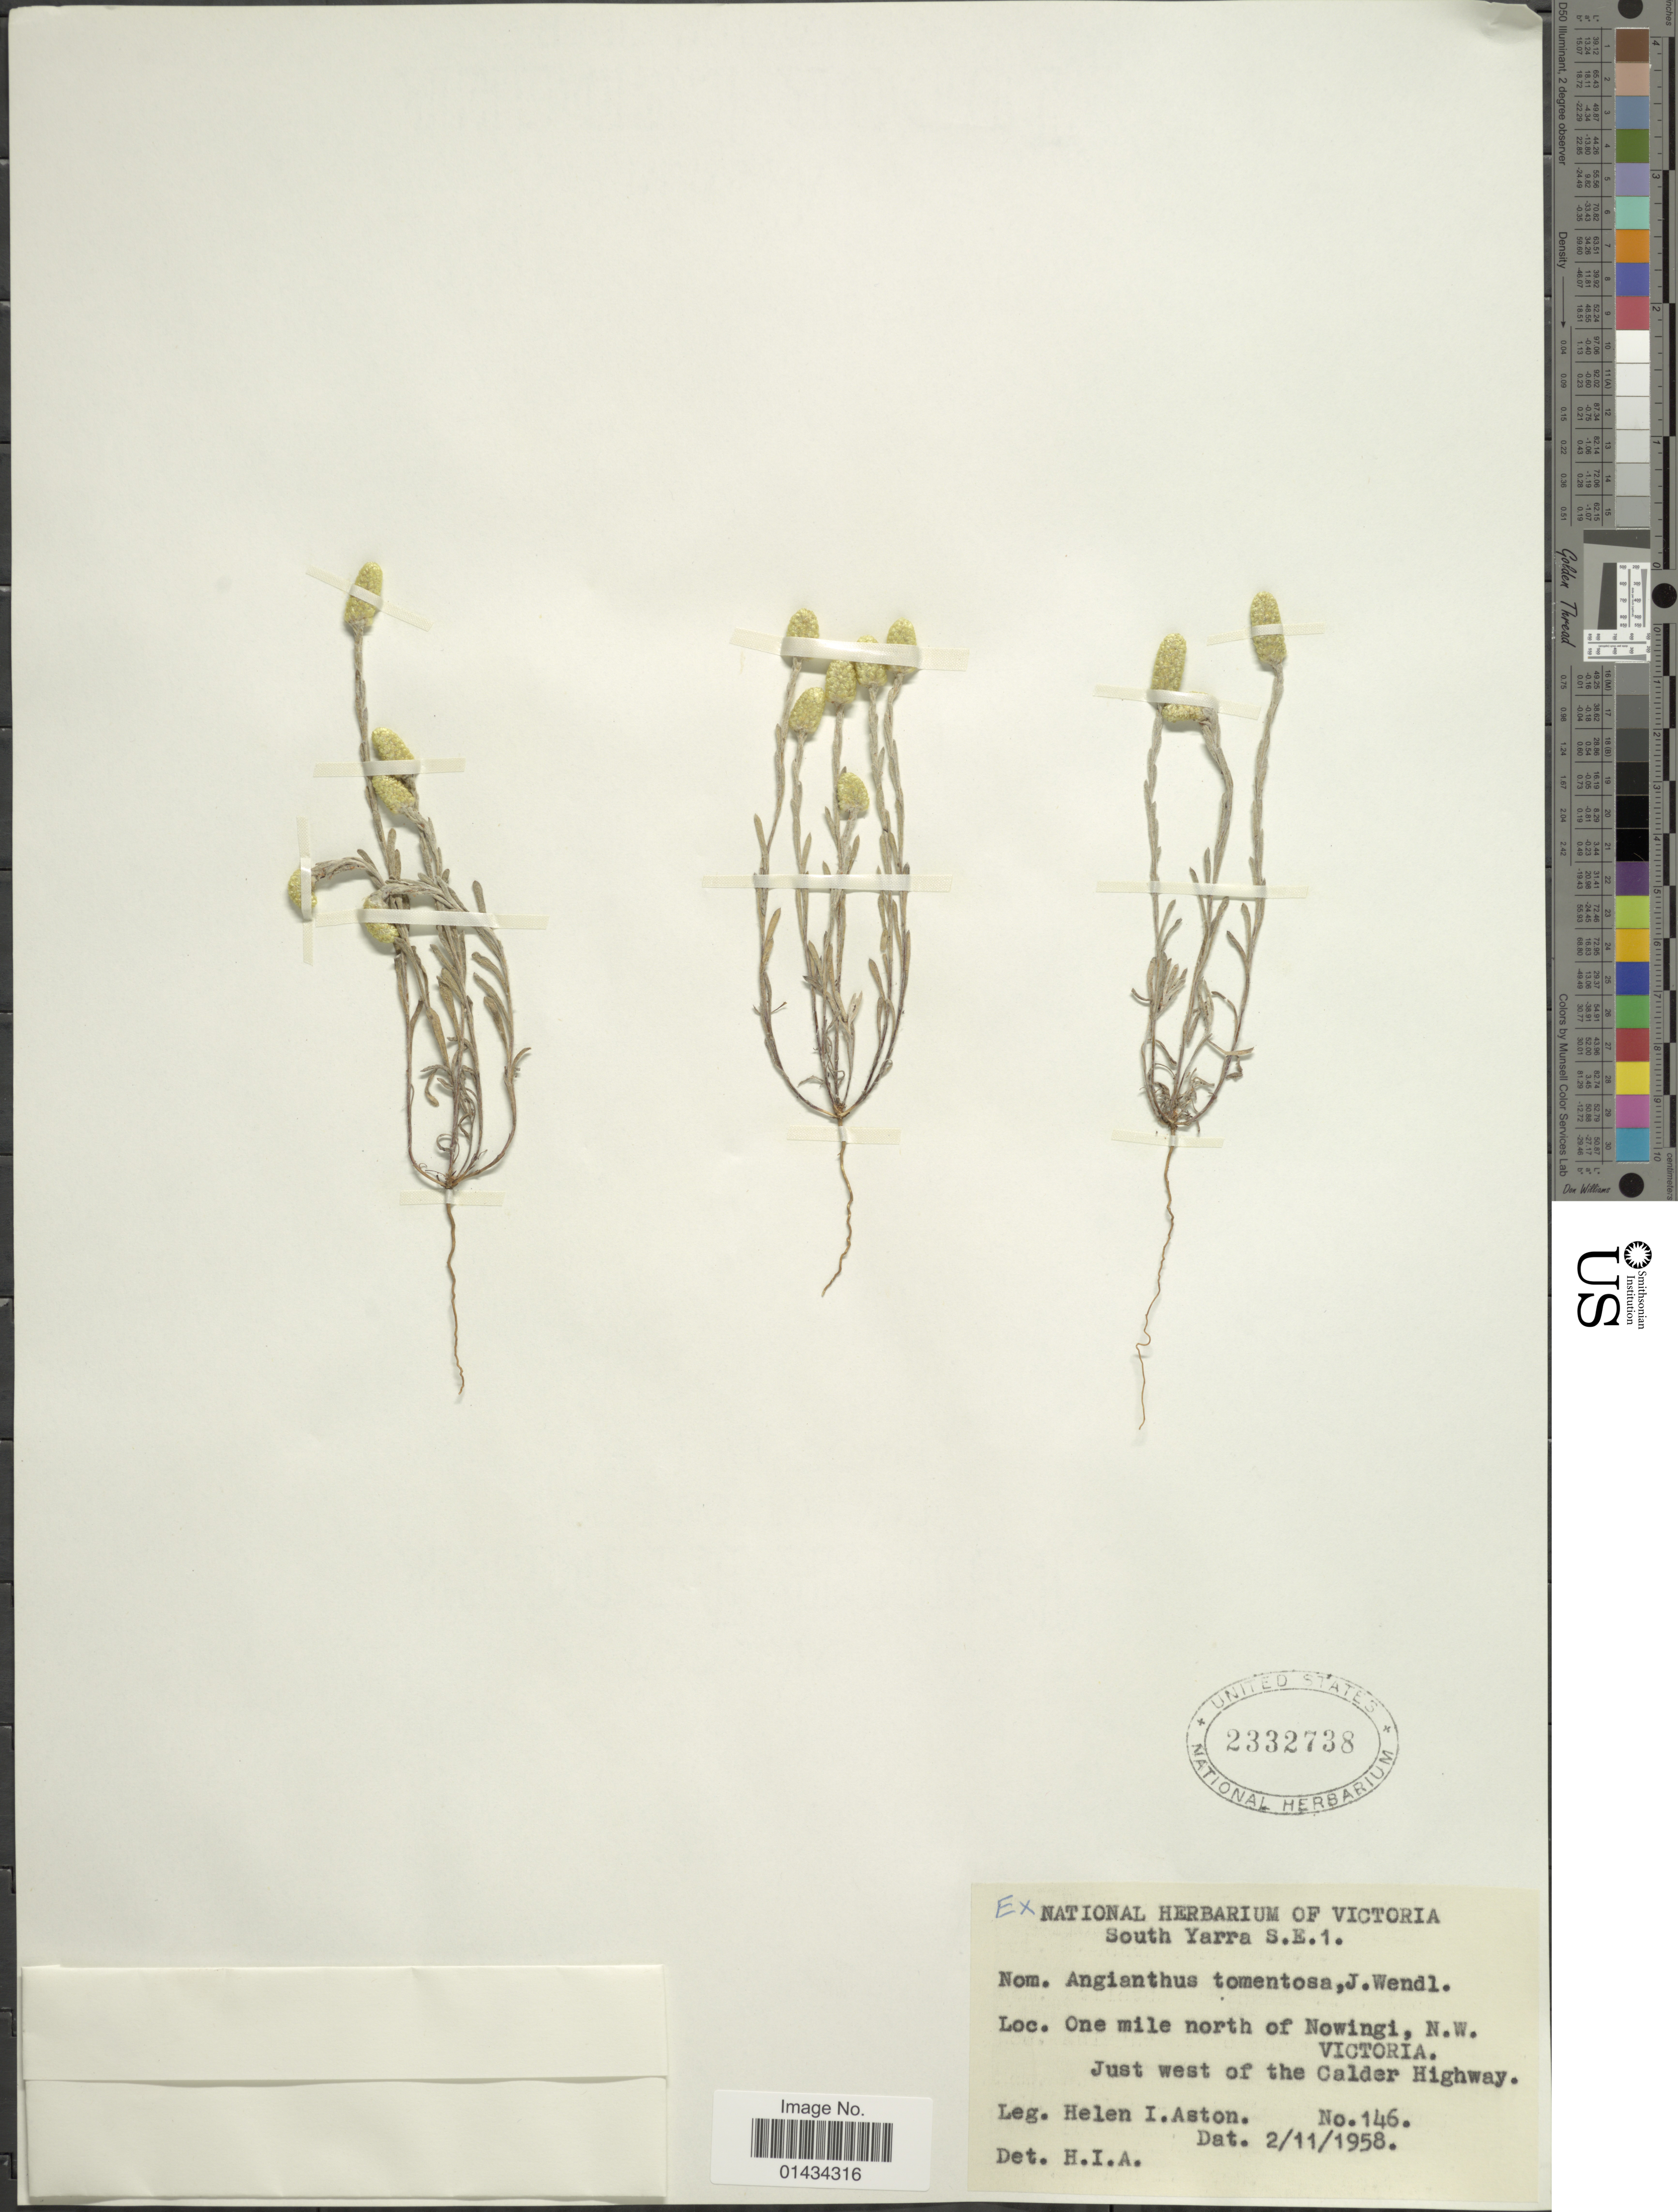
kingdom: Plantae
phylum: Tracheophyta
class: Magnoliopsida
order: Asterales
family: Asteraceae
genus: Angianthus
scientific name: Angianthus tomentosus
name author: J.C. Wendl.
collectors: H. I. Aston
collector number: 146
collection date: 1958-11-02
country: Australia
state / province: Victoria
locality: On mile north of Nowingi, N.W. Victoria, just west of Calder Highway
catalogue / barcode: US 2332738